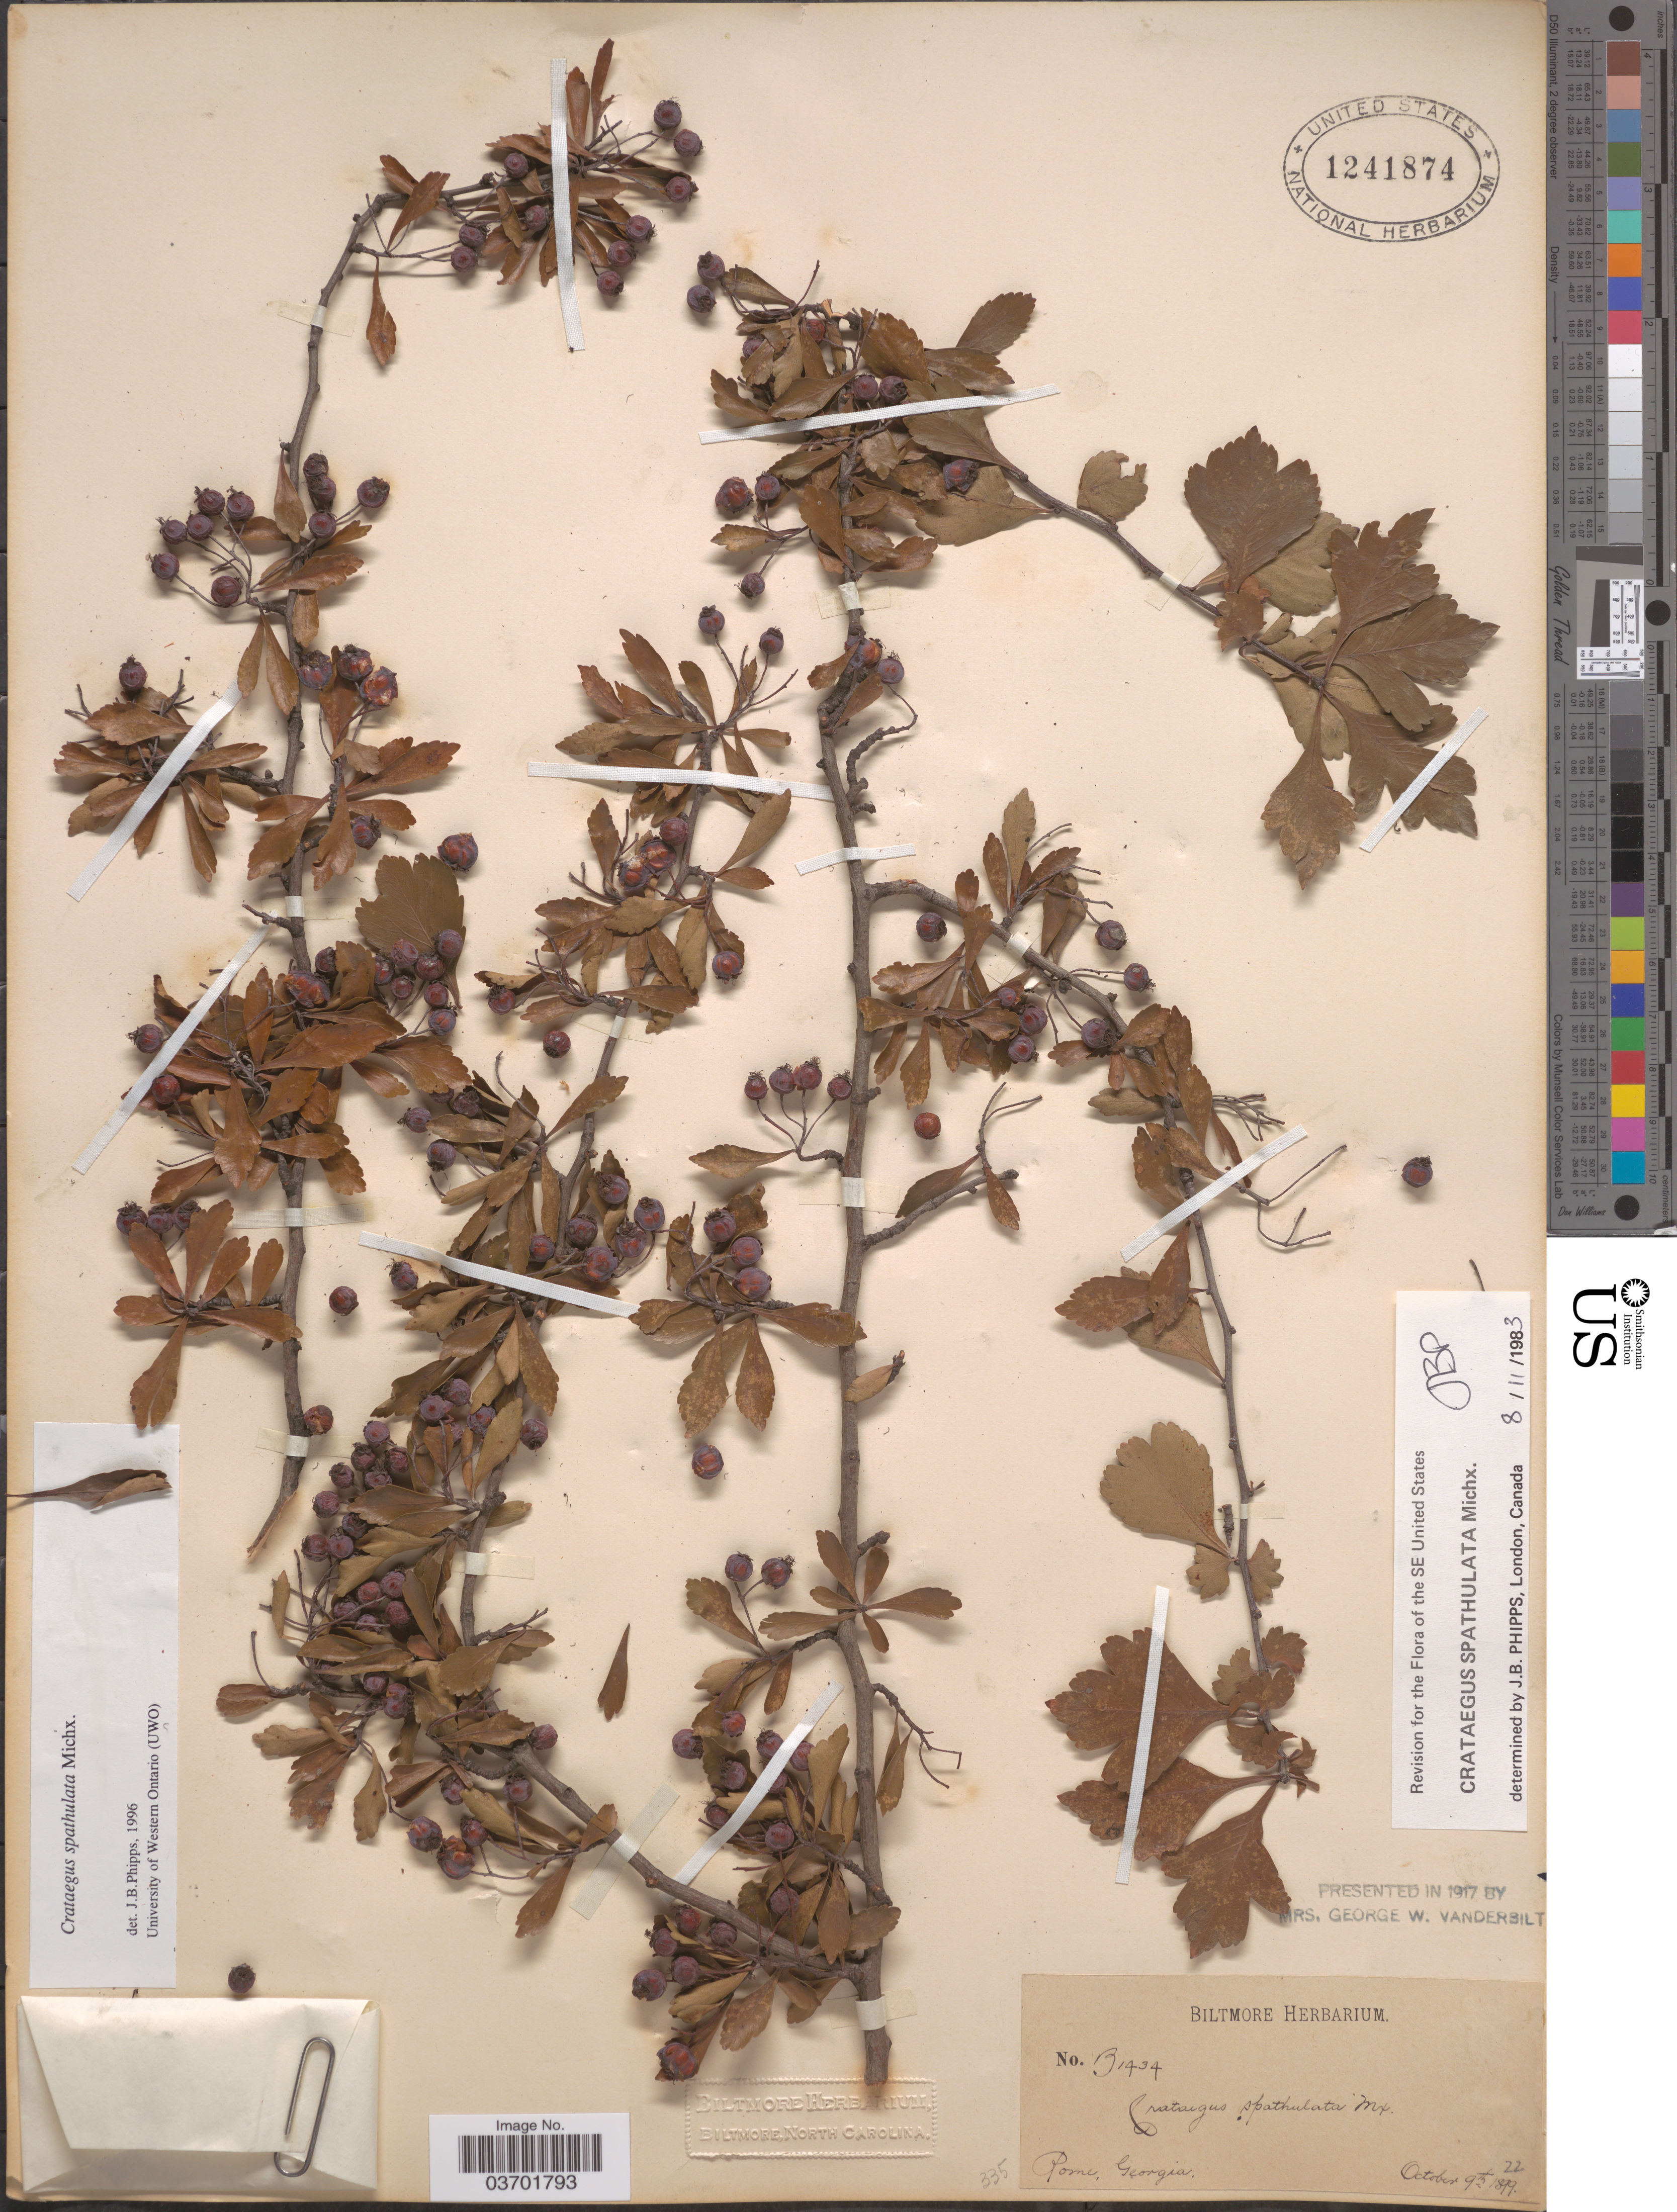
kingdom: Plantae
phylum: Tracheophyta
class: Magnoliopsida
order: Rosales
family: Rosaceae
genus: Crataegus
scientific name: Crataegus spathulata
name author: Michx.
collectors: ex herb. Biltmore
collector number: B1434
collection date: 1899-10-09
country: United States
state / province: Georgia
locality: Rome.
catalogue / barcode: US 1241874